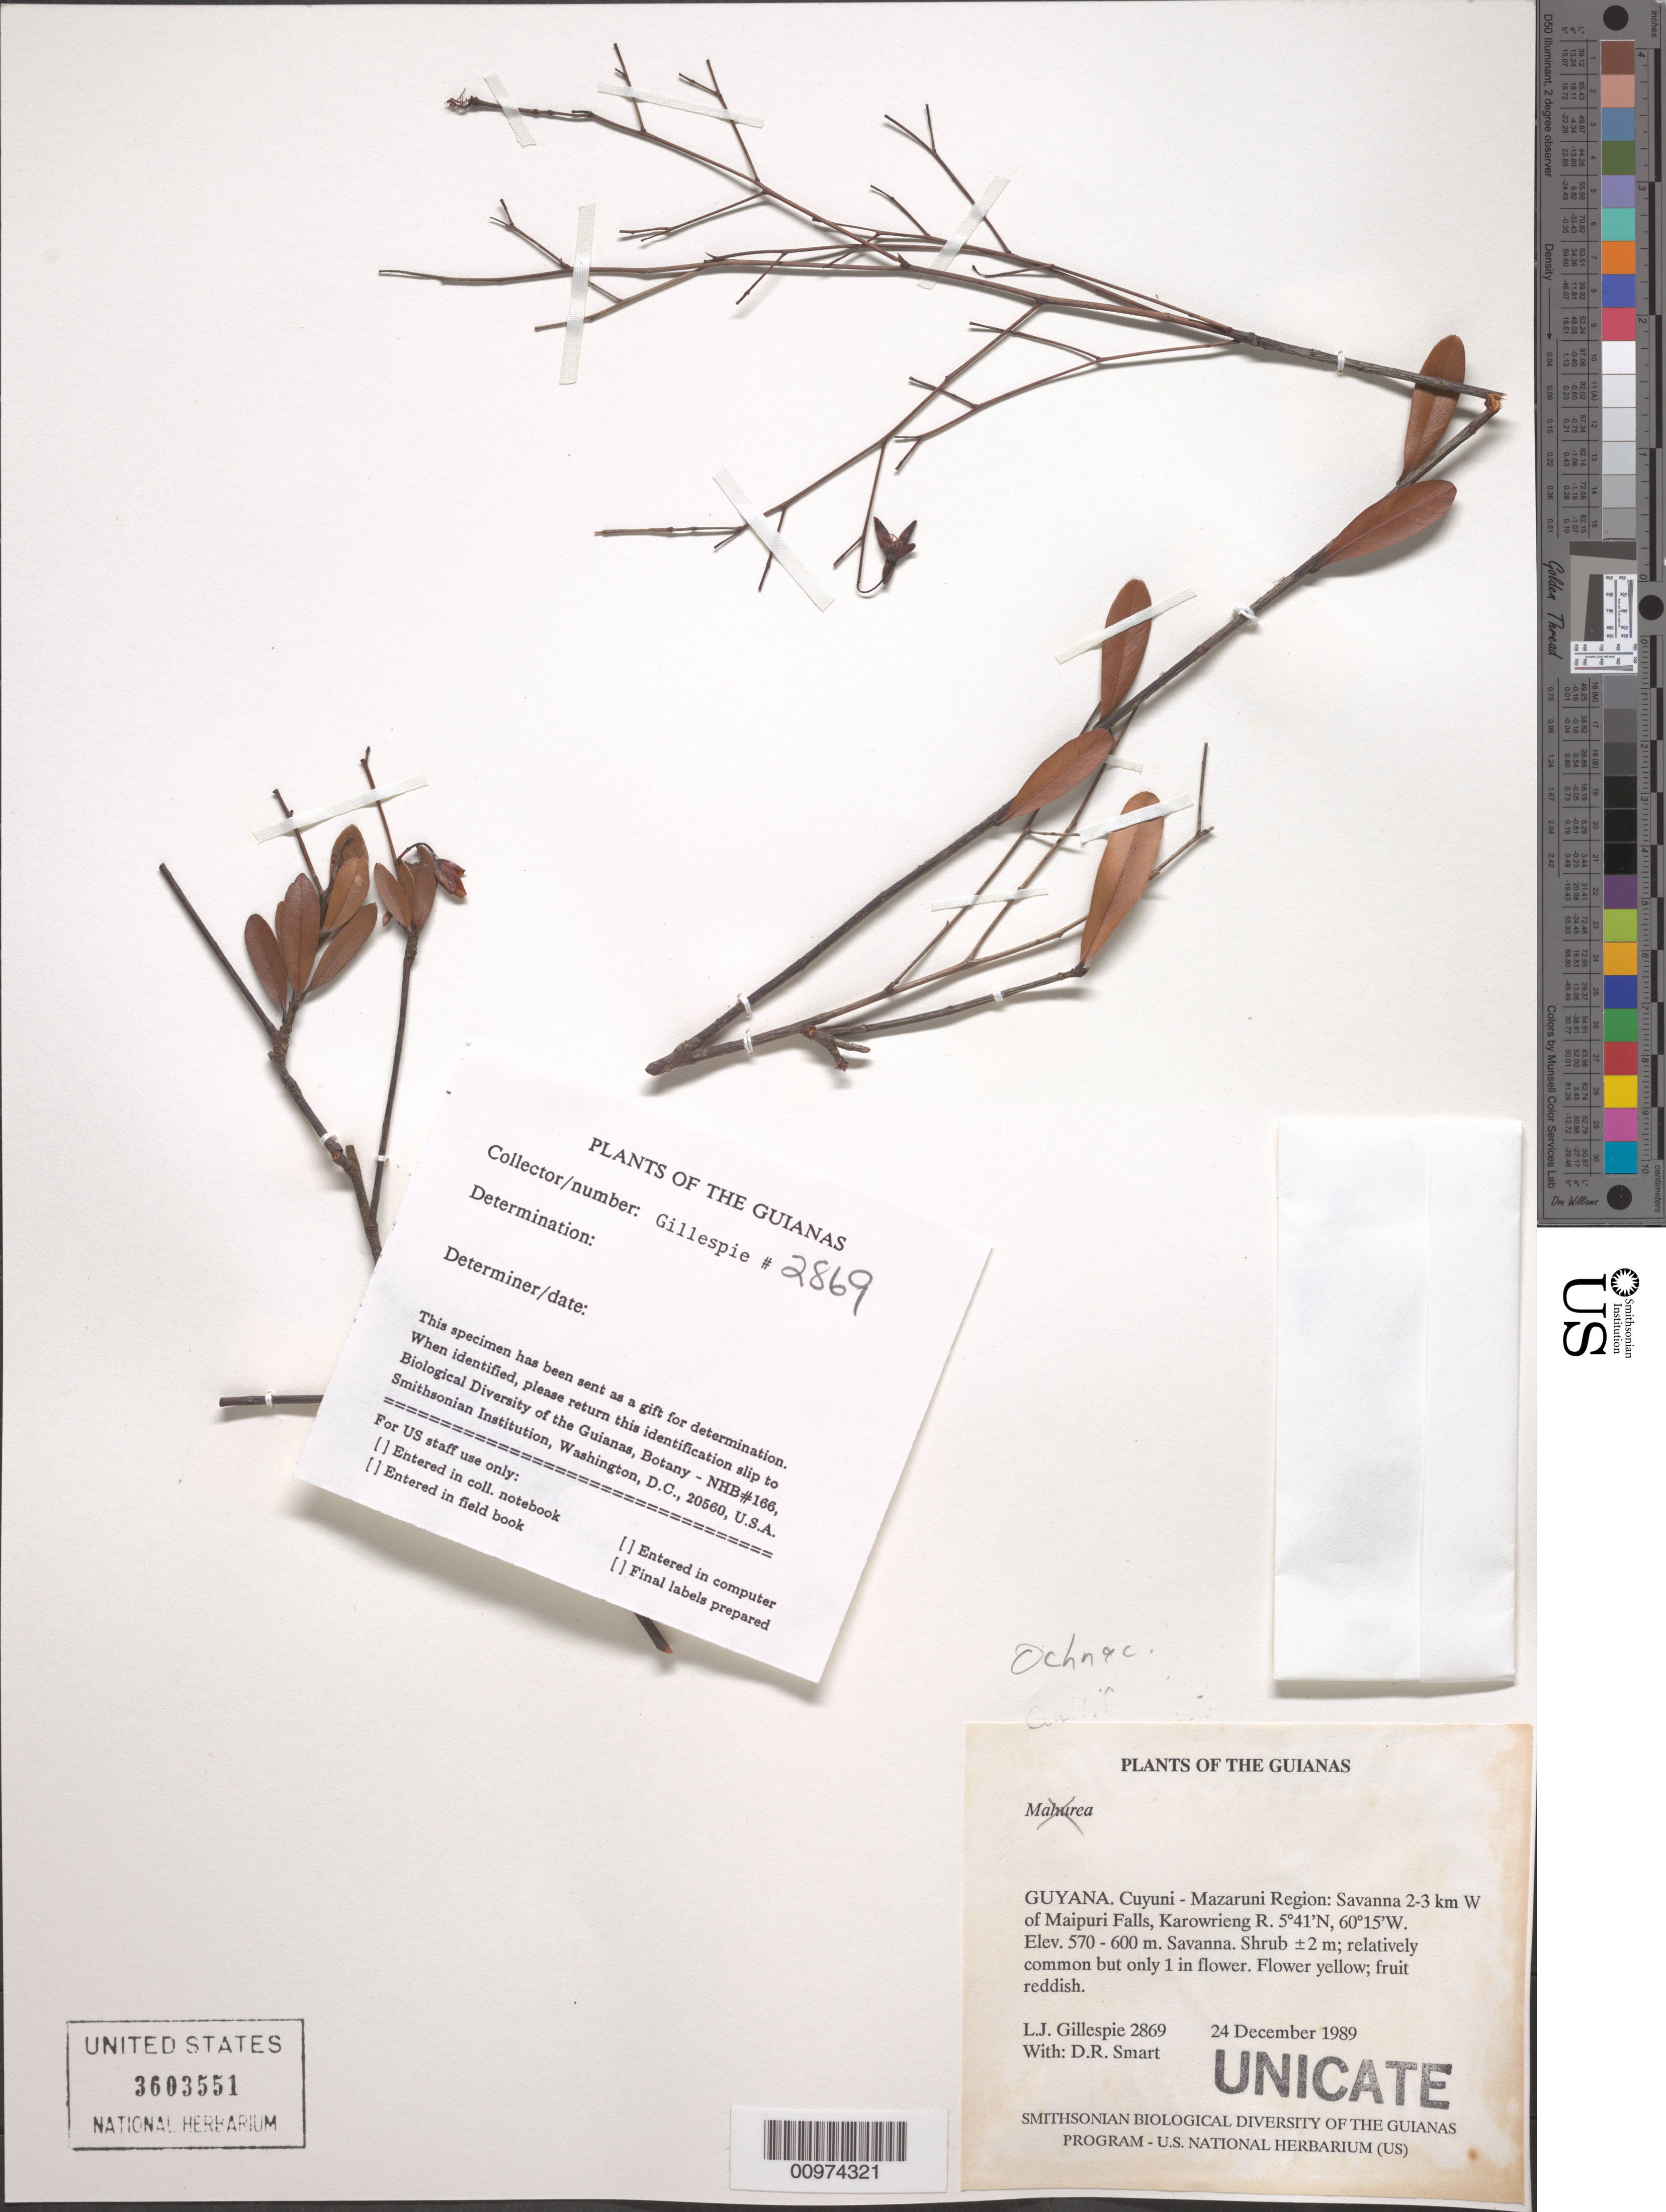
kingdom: Plantae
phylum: Tracheophyta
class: Magnoliopsida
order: Malpighiales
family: Ochnaceae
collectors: L. J. Gillespie & D. R. Smart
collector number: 2869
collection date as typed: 24 December 1989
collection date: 1989-12-24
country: Guyana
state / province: Cuyuni-Mazaruni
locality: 2-3 km W of Maipuri Falls, Karowrieng R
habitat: Savanna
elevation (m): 570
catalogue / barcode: US 3603551